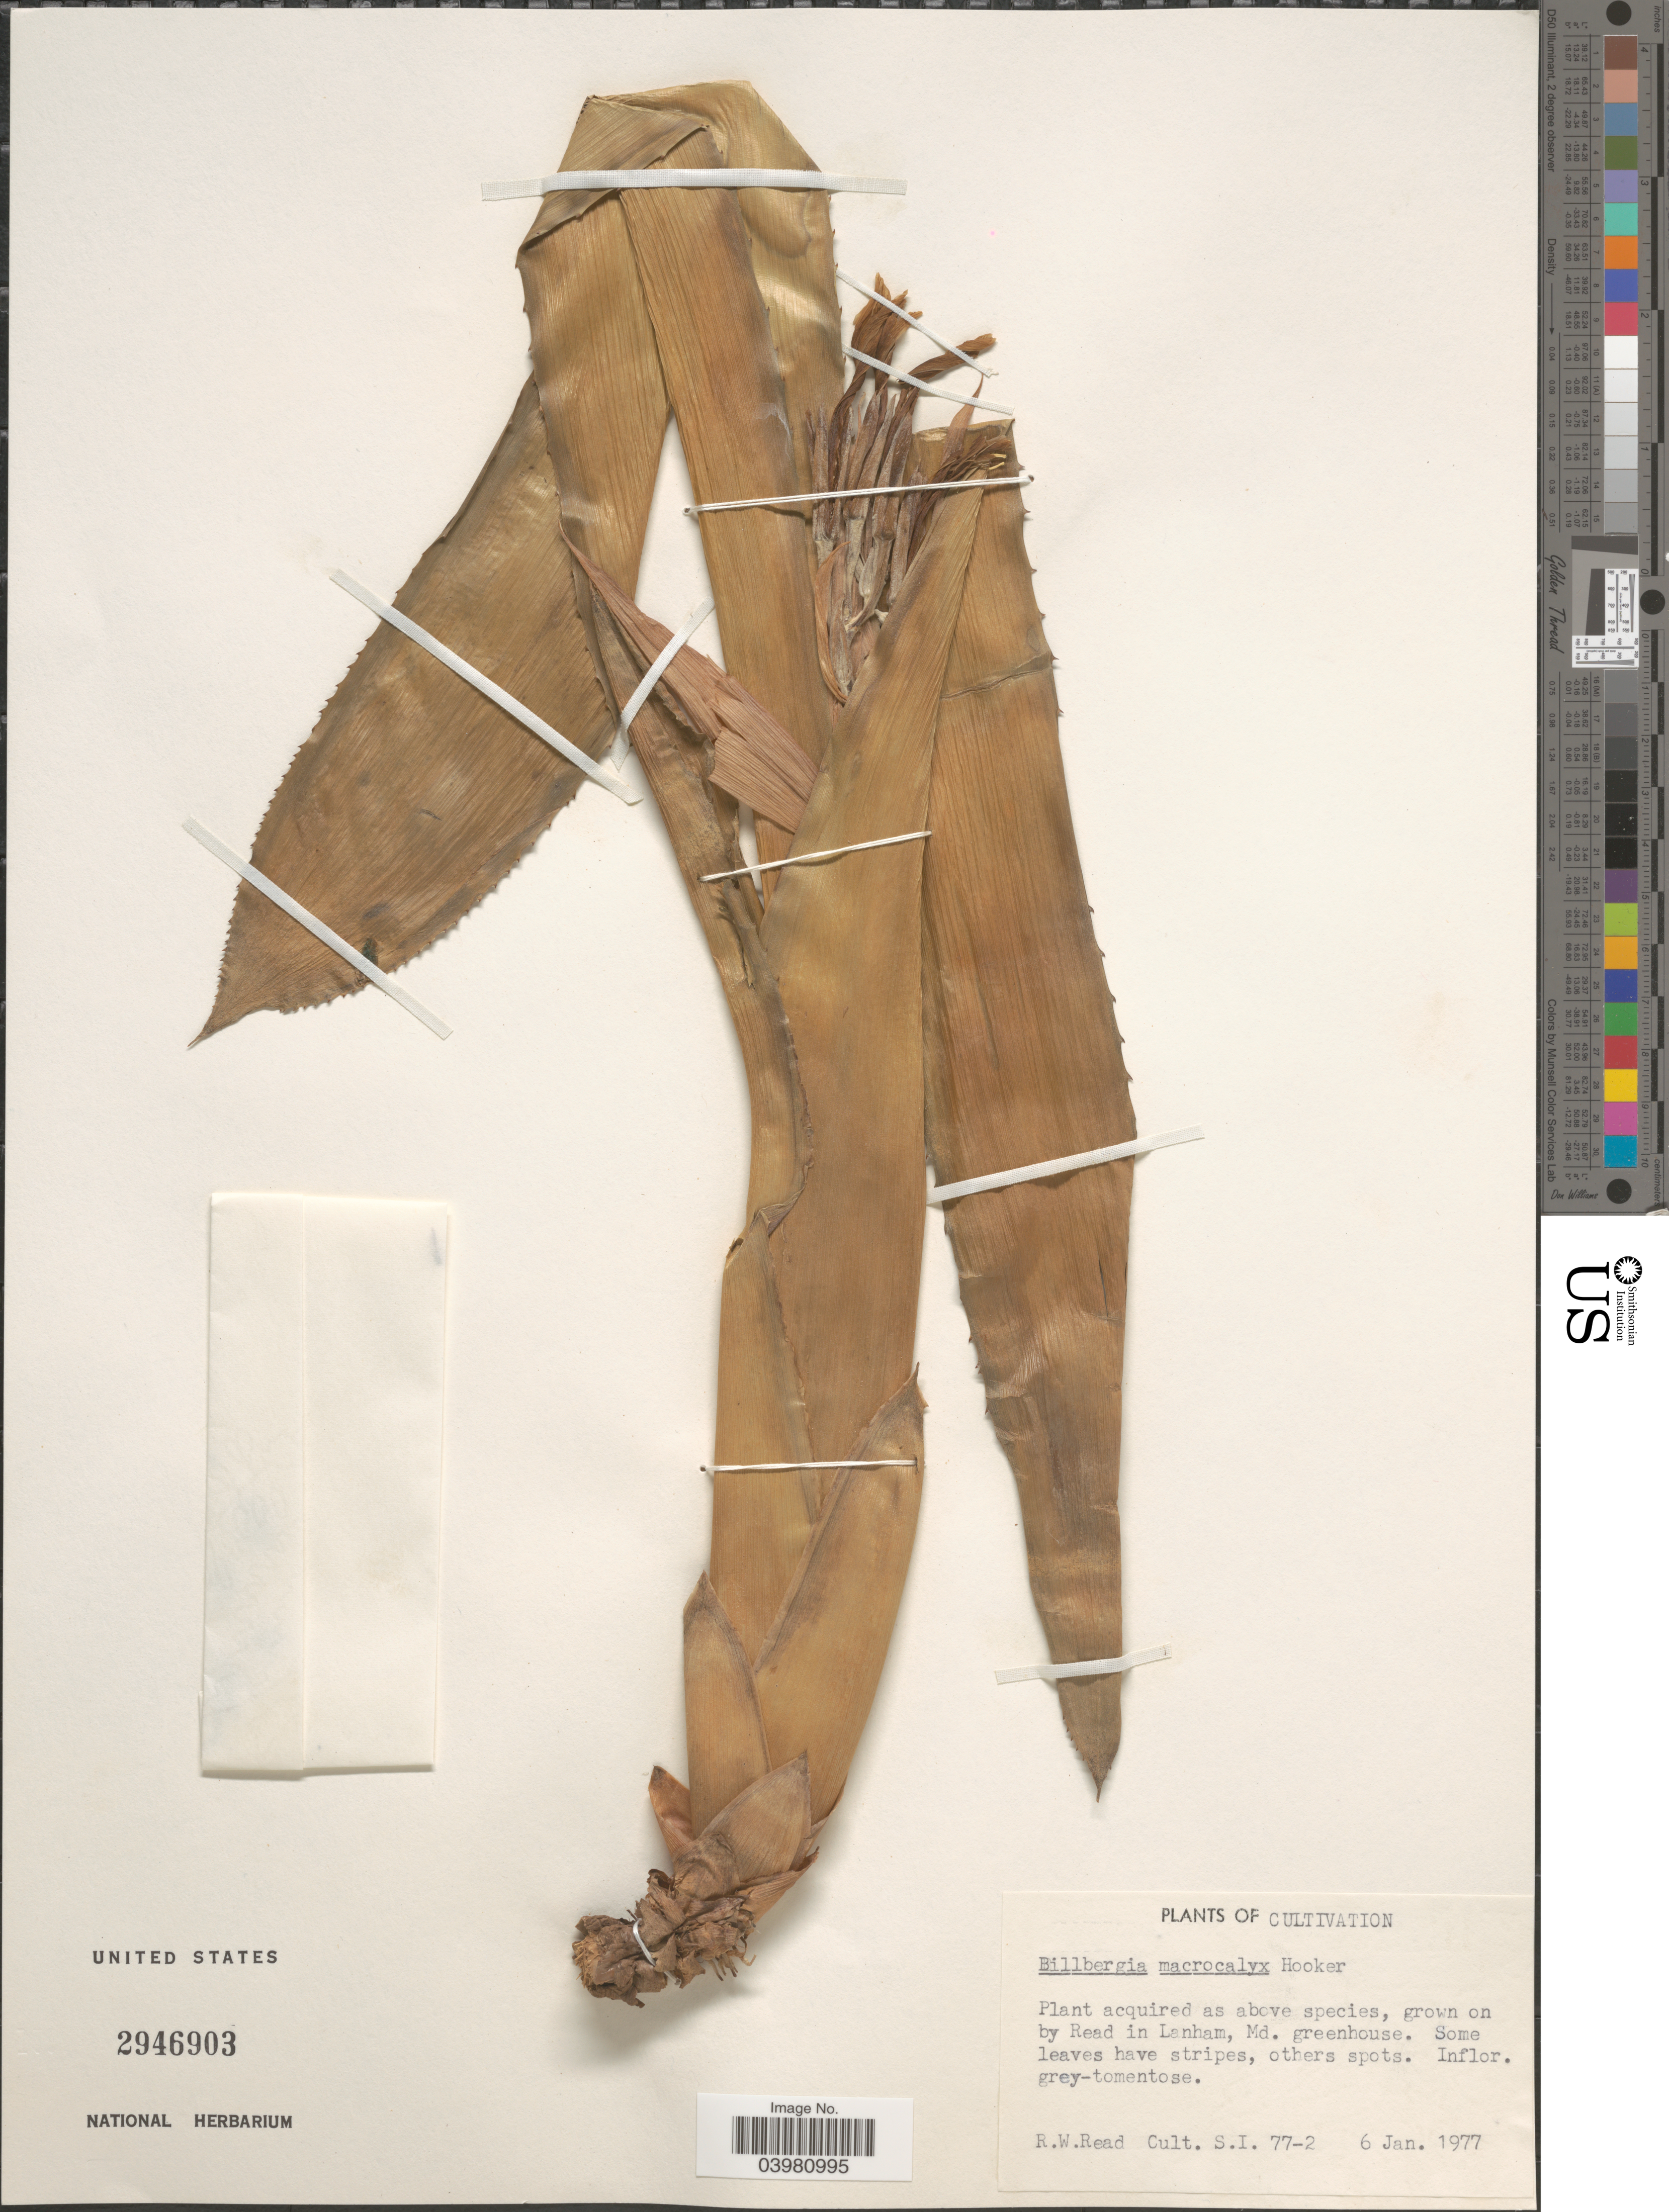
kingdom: Plantae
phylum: Tracheophyta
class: Liliopsida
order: Poales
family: Bromeliaceae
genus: Billbergia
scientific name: Billbergia macrocalyx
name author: Hook.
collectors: R. W. Read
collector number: S.I. 77-2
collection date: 1977-01-06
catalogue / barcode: US 2946903